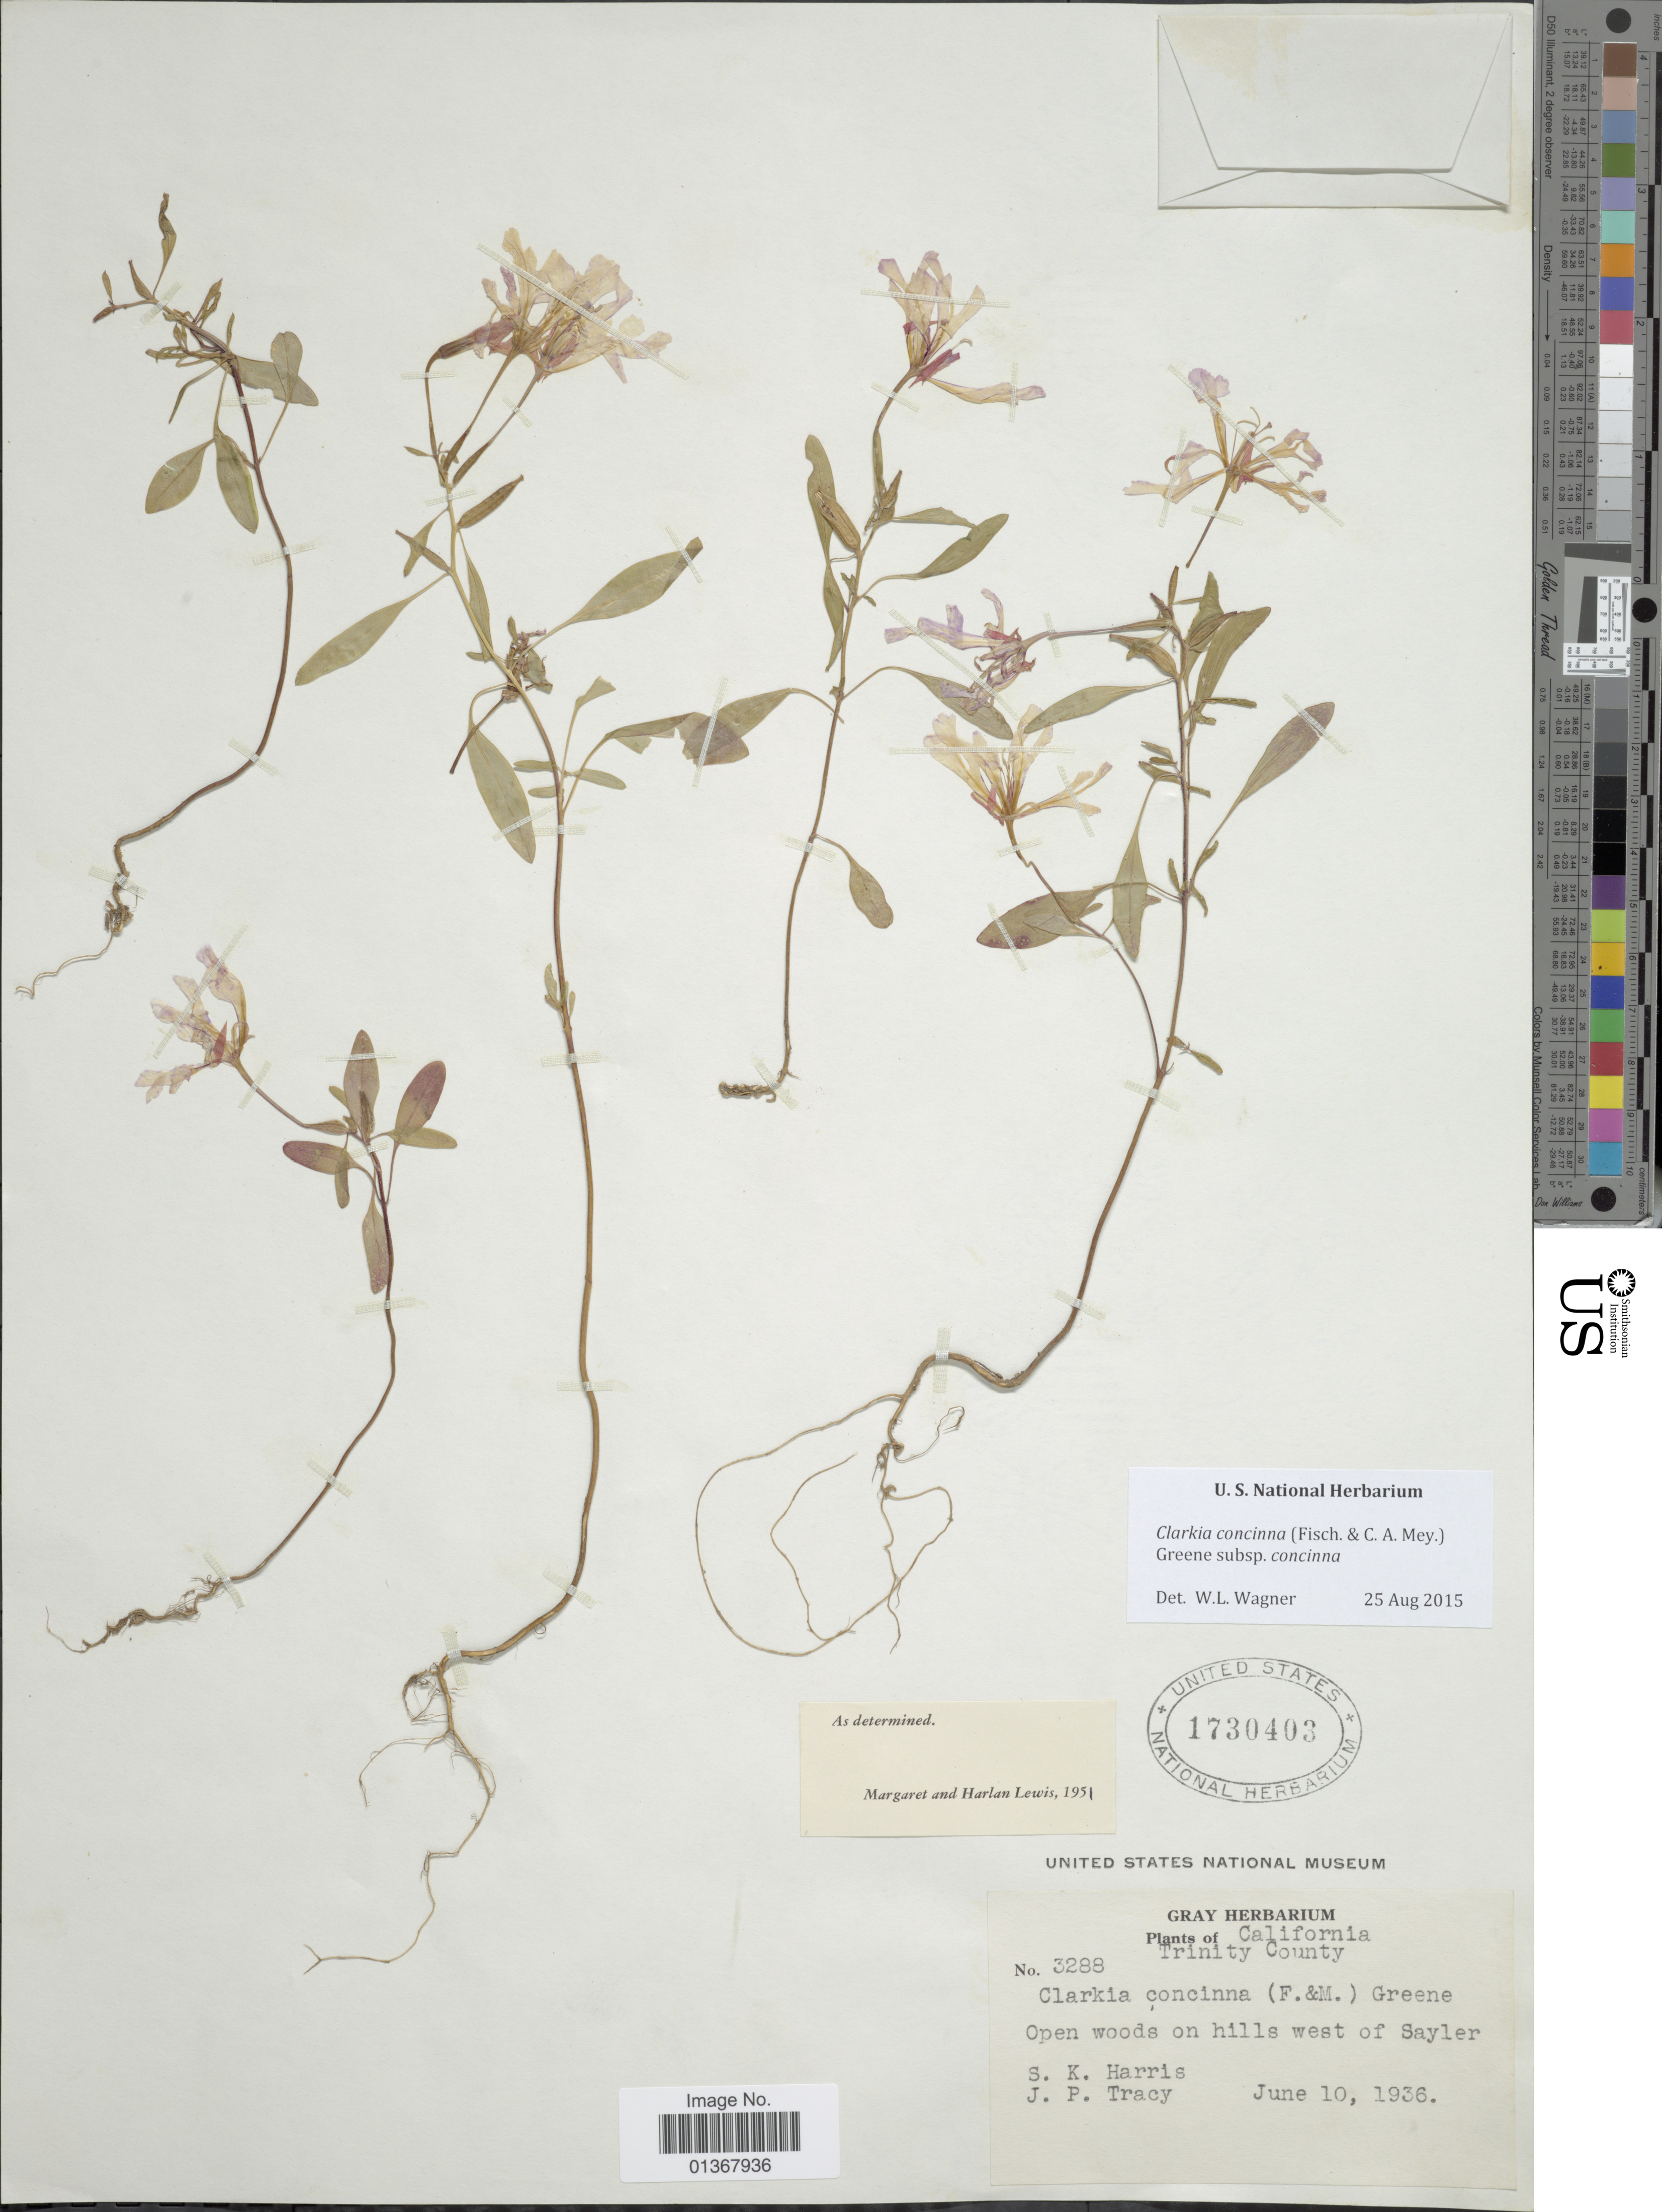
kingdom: Plantae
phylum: Tracheophyta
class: Magnoliopsida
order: Myrtales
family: Onagraceae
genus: Clarkia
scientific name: Clarkia concinna subsp. concinna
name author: (Fisch. & C.A. Mey.) Greene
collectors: S. K. Harris & J. Tracy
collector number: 3288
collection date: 1936-06-10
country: United States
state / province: California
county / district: Trinity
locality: Trinity County. Open woods on hills west of Sayler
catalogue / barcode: US 1730403